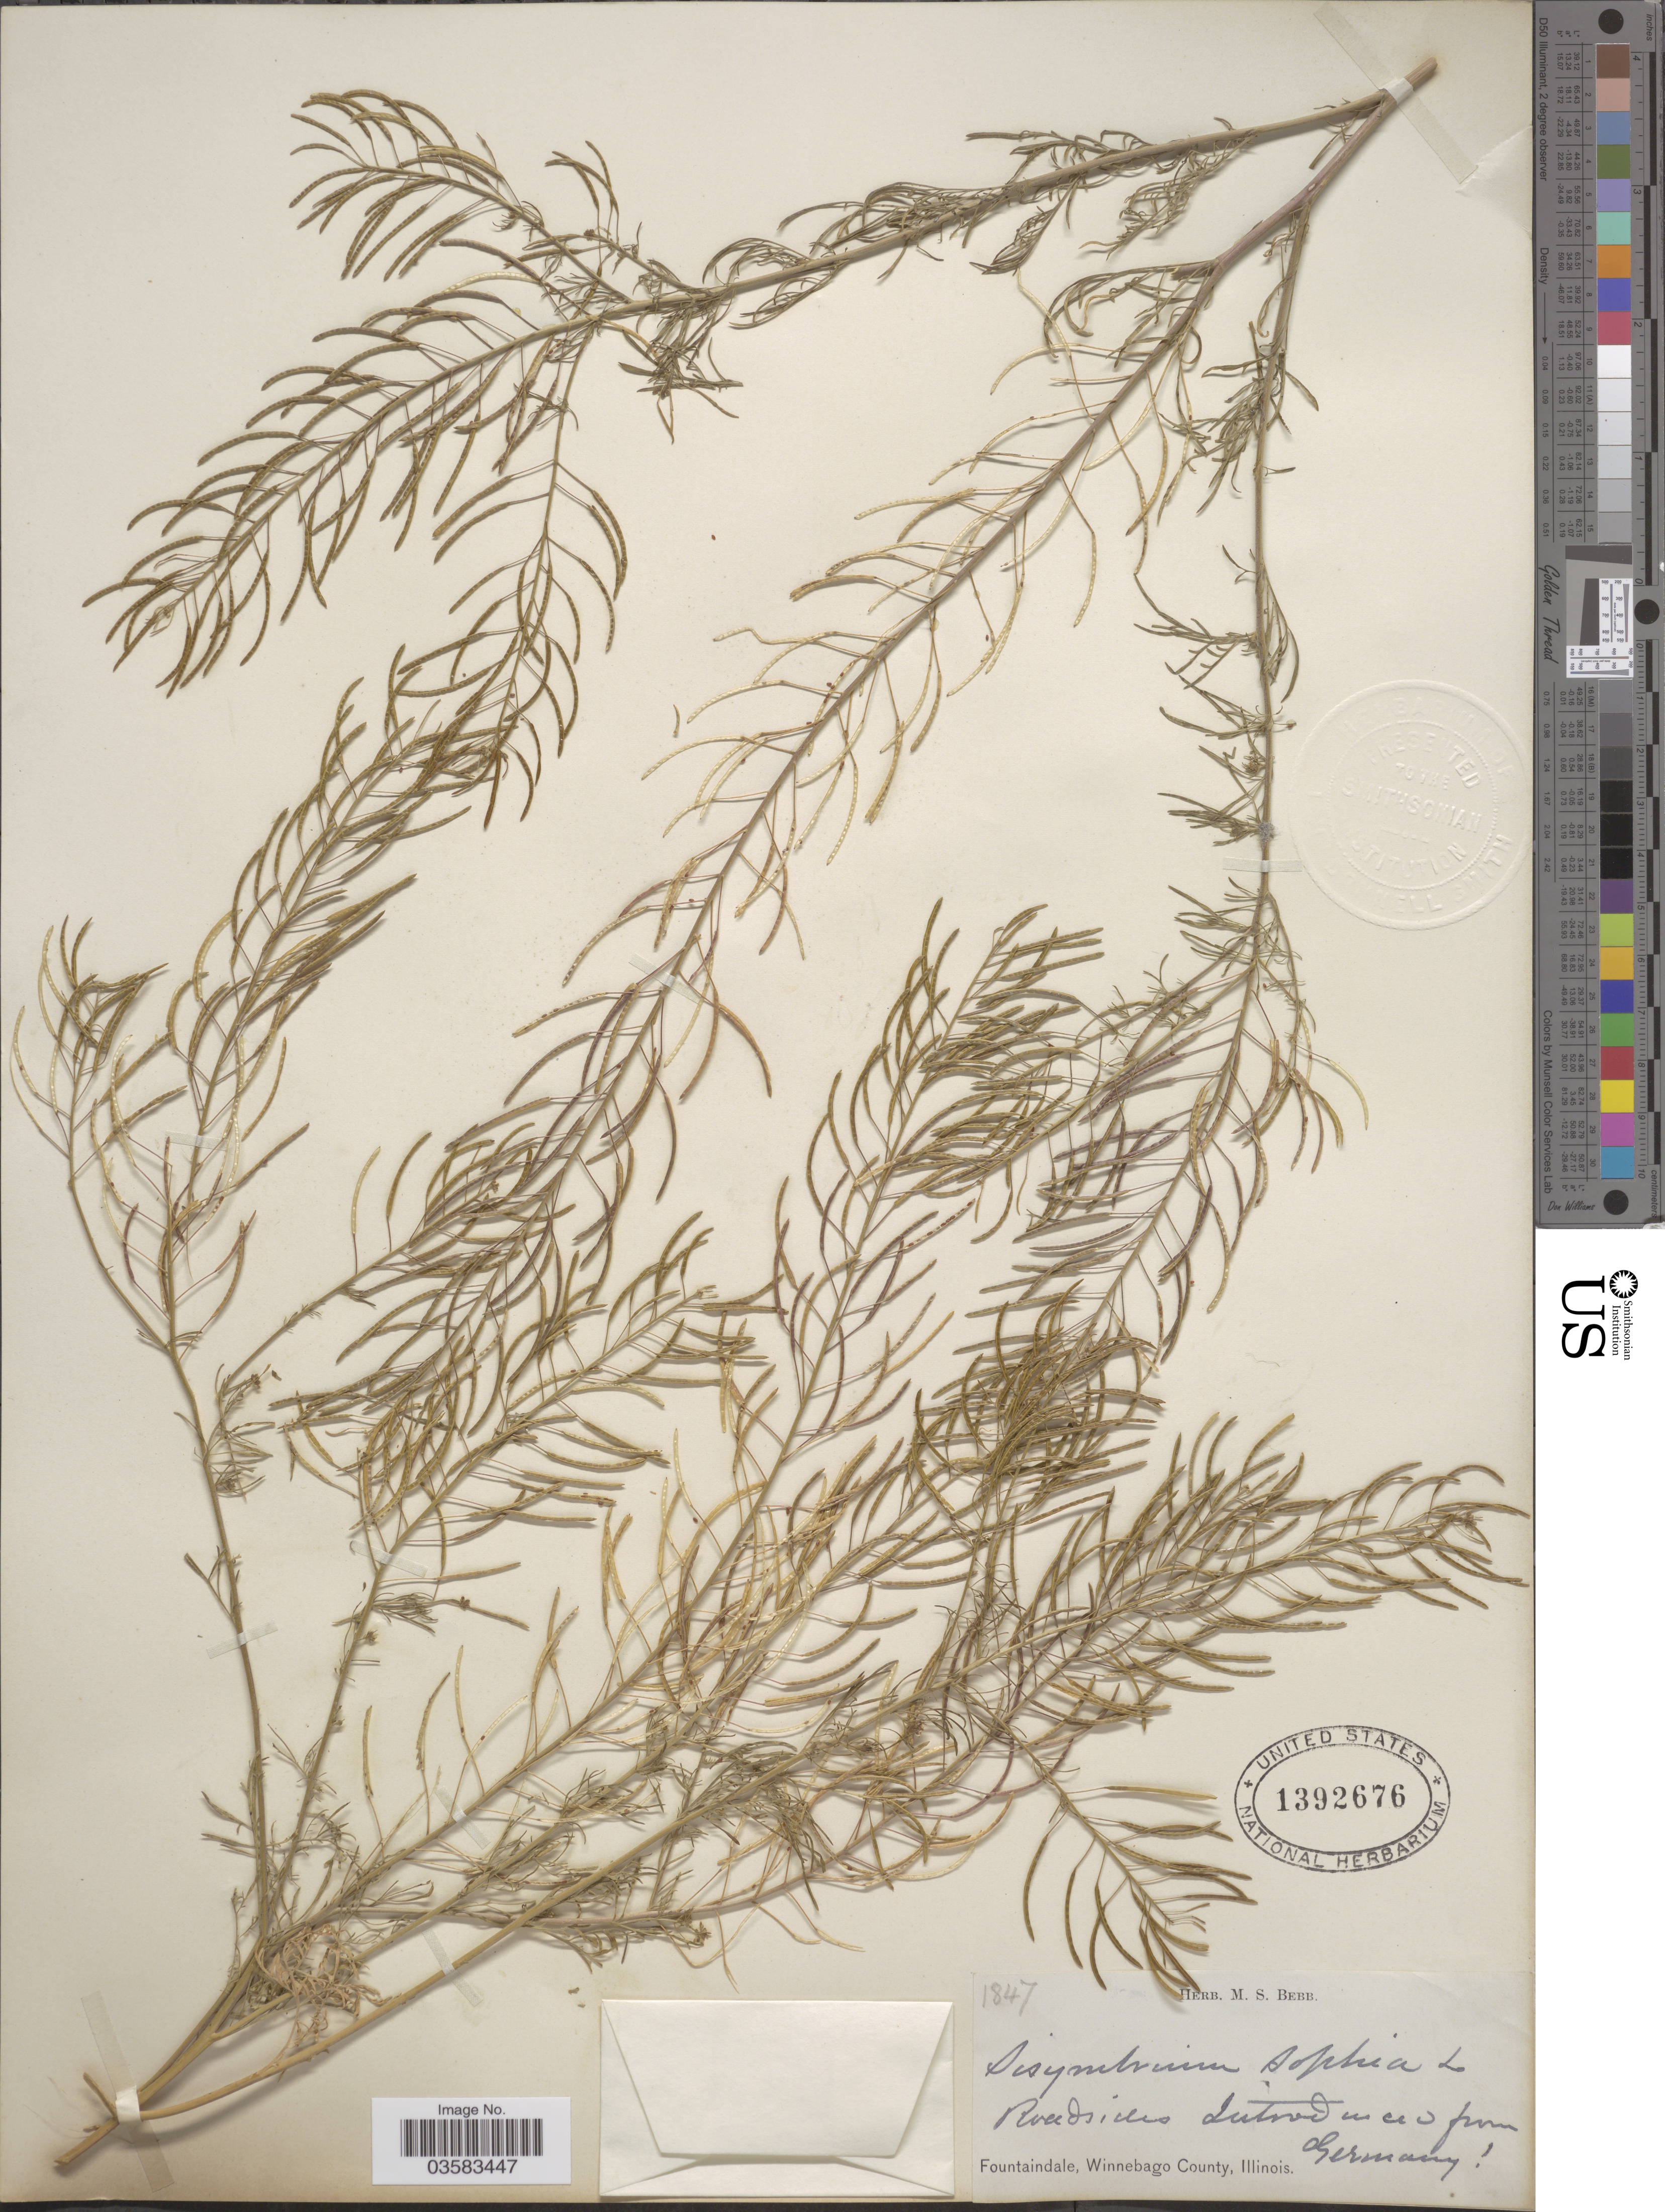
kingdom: Plantae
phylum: Tracheophyta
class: Magnoliopsida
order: Brassicales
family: Brassicaceae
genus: Sisymbrium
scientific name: Sisymbrium sophia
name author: L.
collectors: ex Herb. M. S. Bebb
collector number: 1847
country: Germany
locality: Roadsides Lutrod [interpreted] north of Germany.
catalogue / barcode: US 1392676